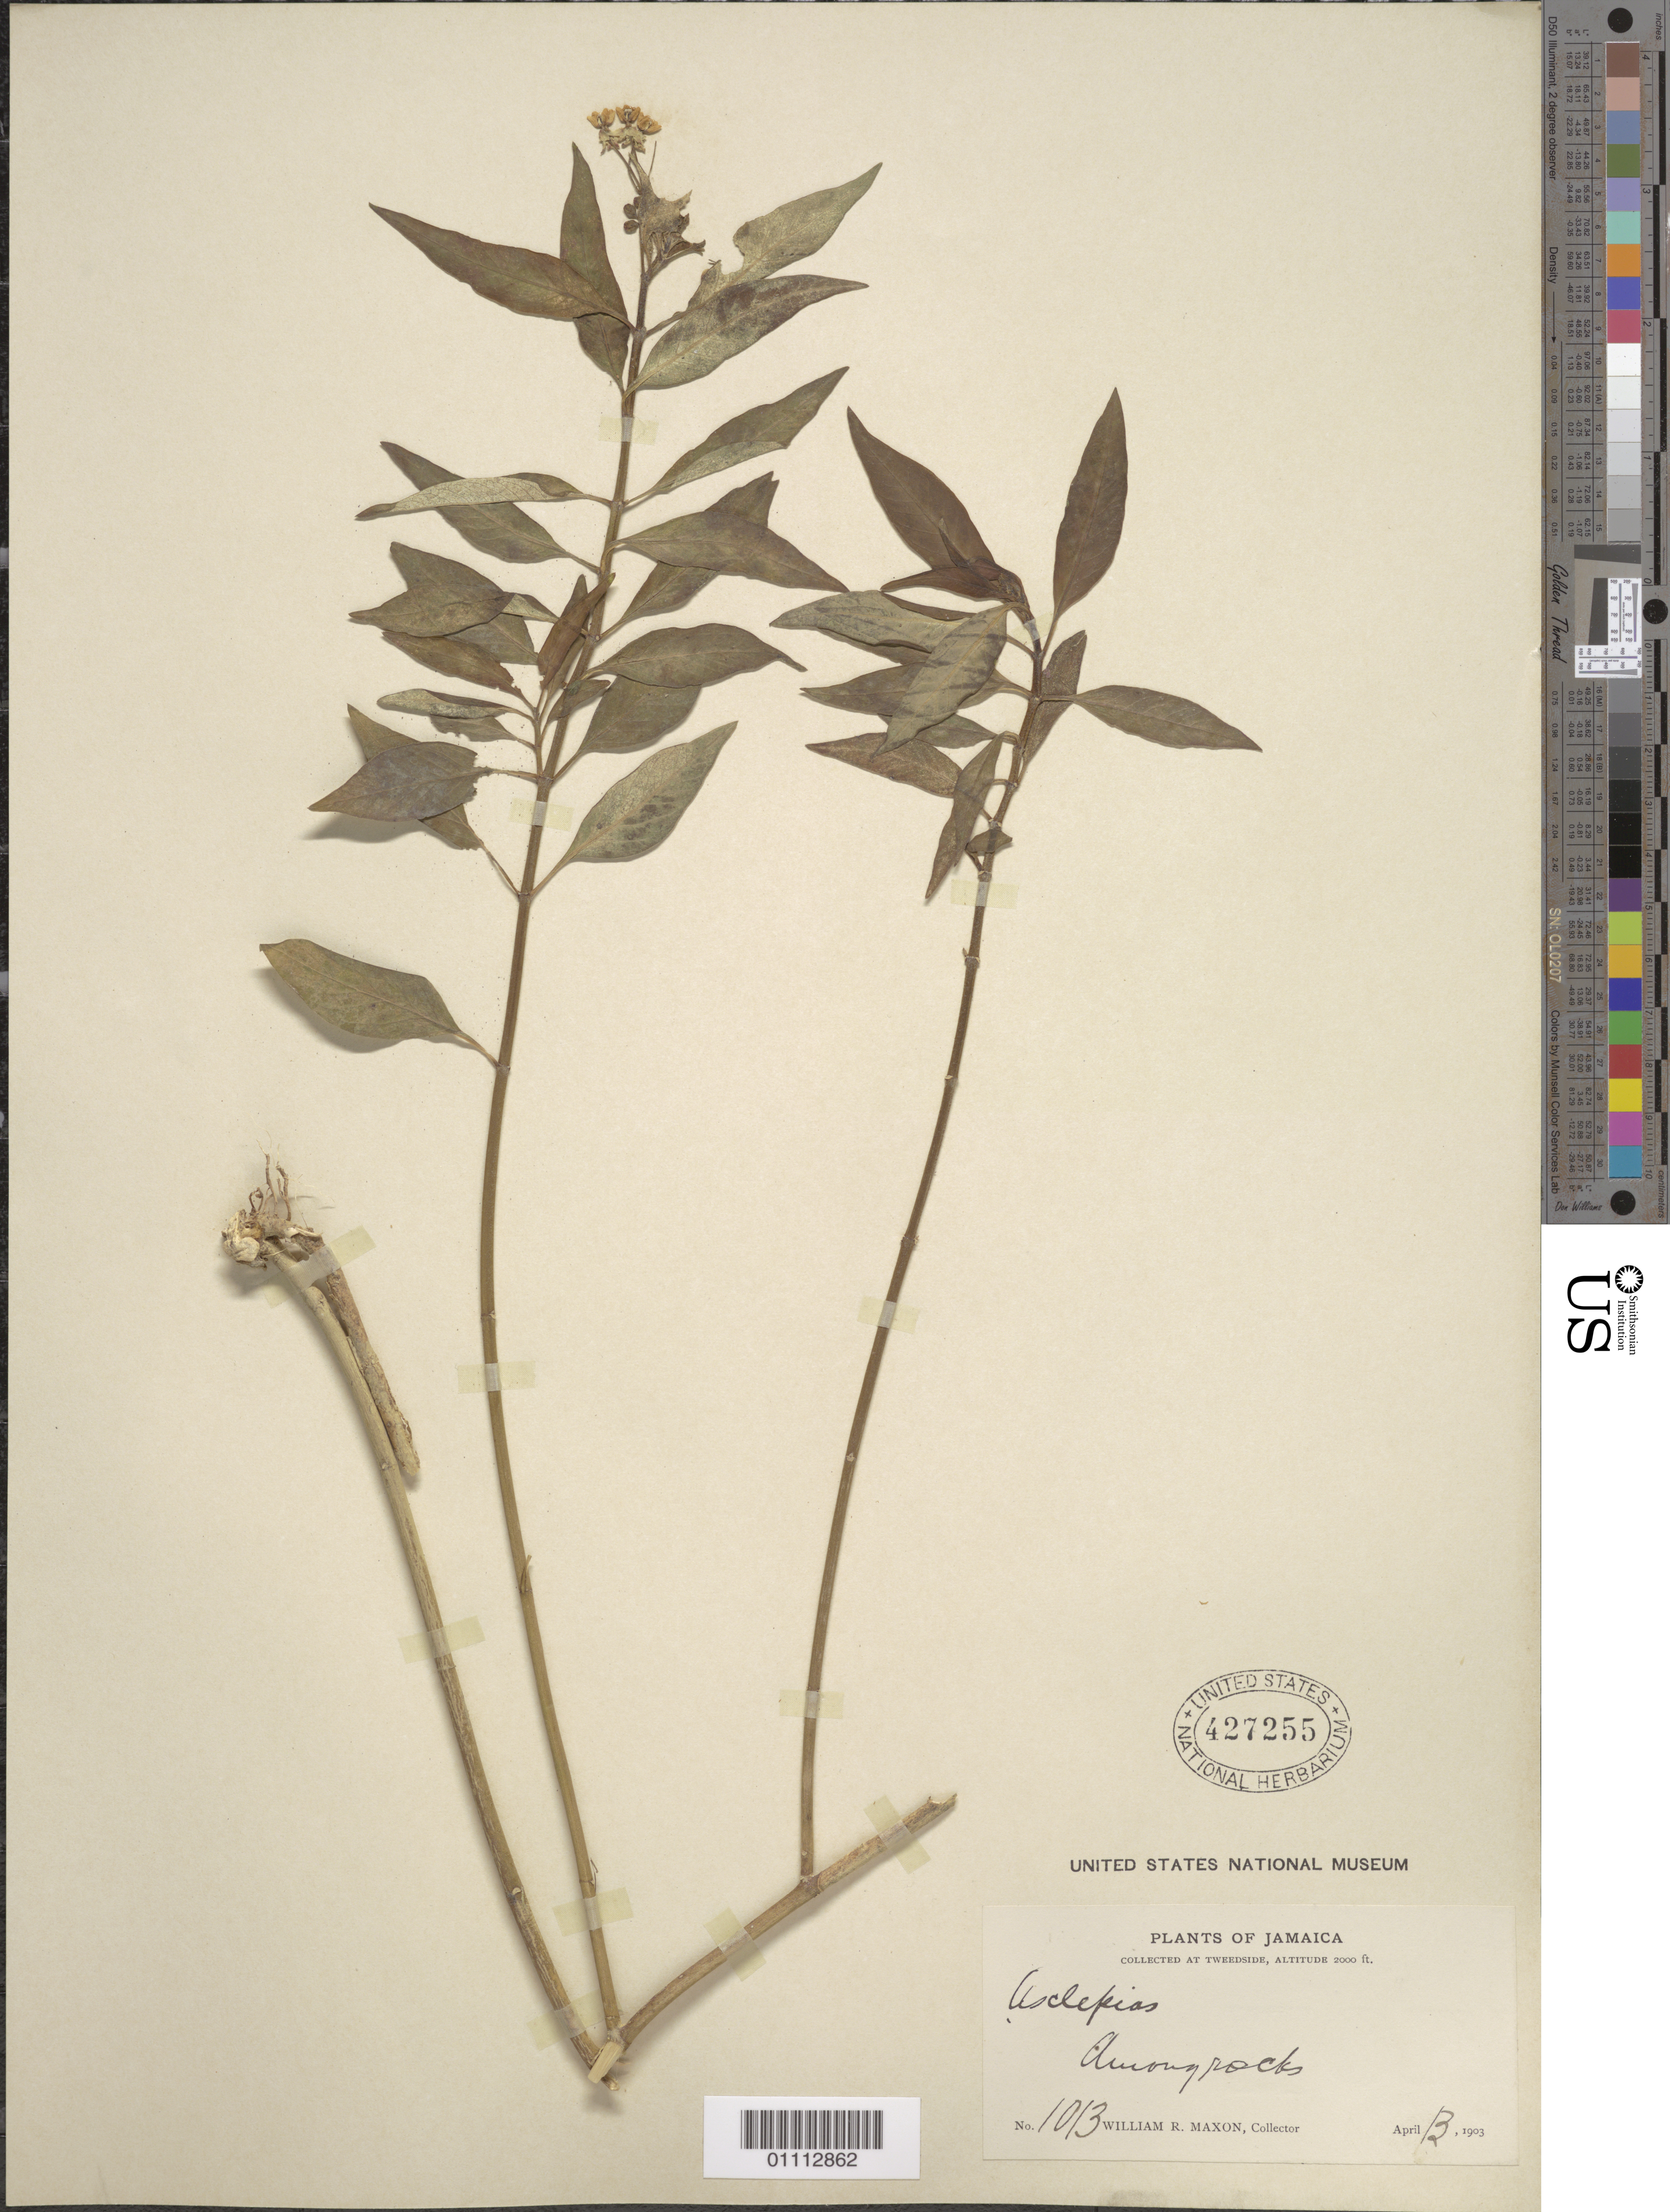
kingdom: Plantae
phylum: Tracheophyta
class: Magnoliopsida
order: Gentianales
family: Apocynaceae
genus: Asclepias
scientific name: Asclepias curassavica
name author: L.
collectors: W. R. Maxon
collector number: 1013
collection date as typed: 13 Aug 1903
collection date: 1903-08-13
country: Jamaica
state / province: Clarendon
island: Jamaica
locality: Collected at Tweedside. Among rocks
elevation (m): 610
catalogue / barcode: US 427255